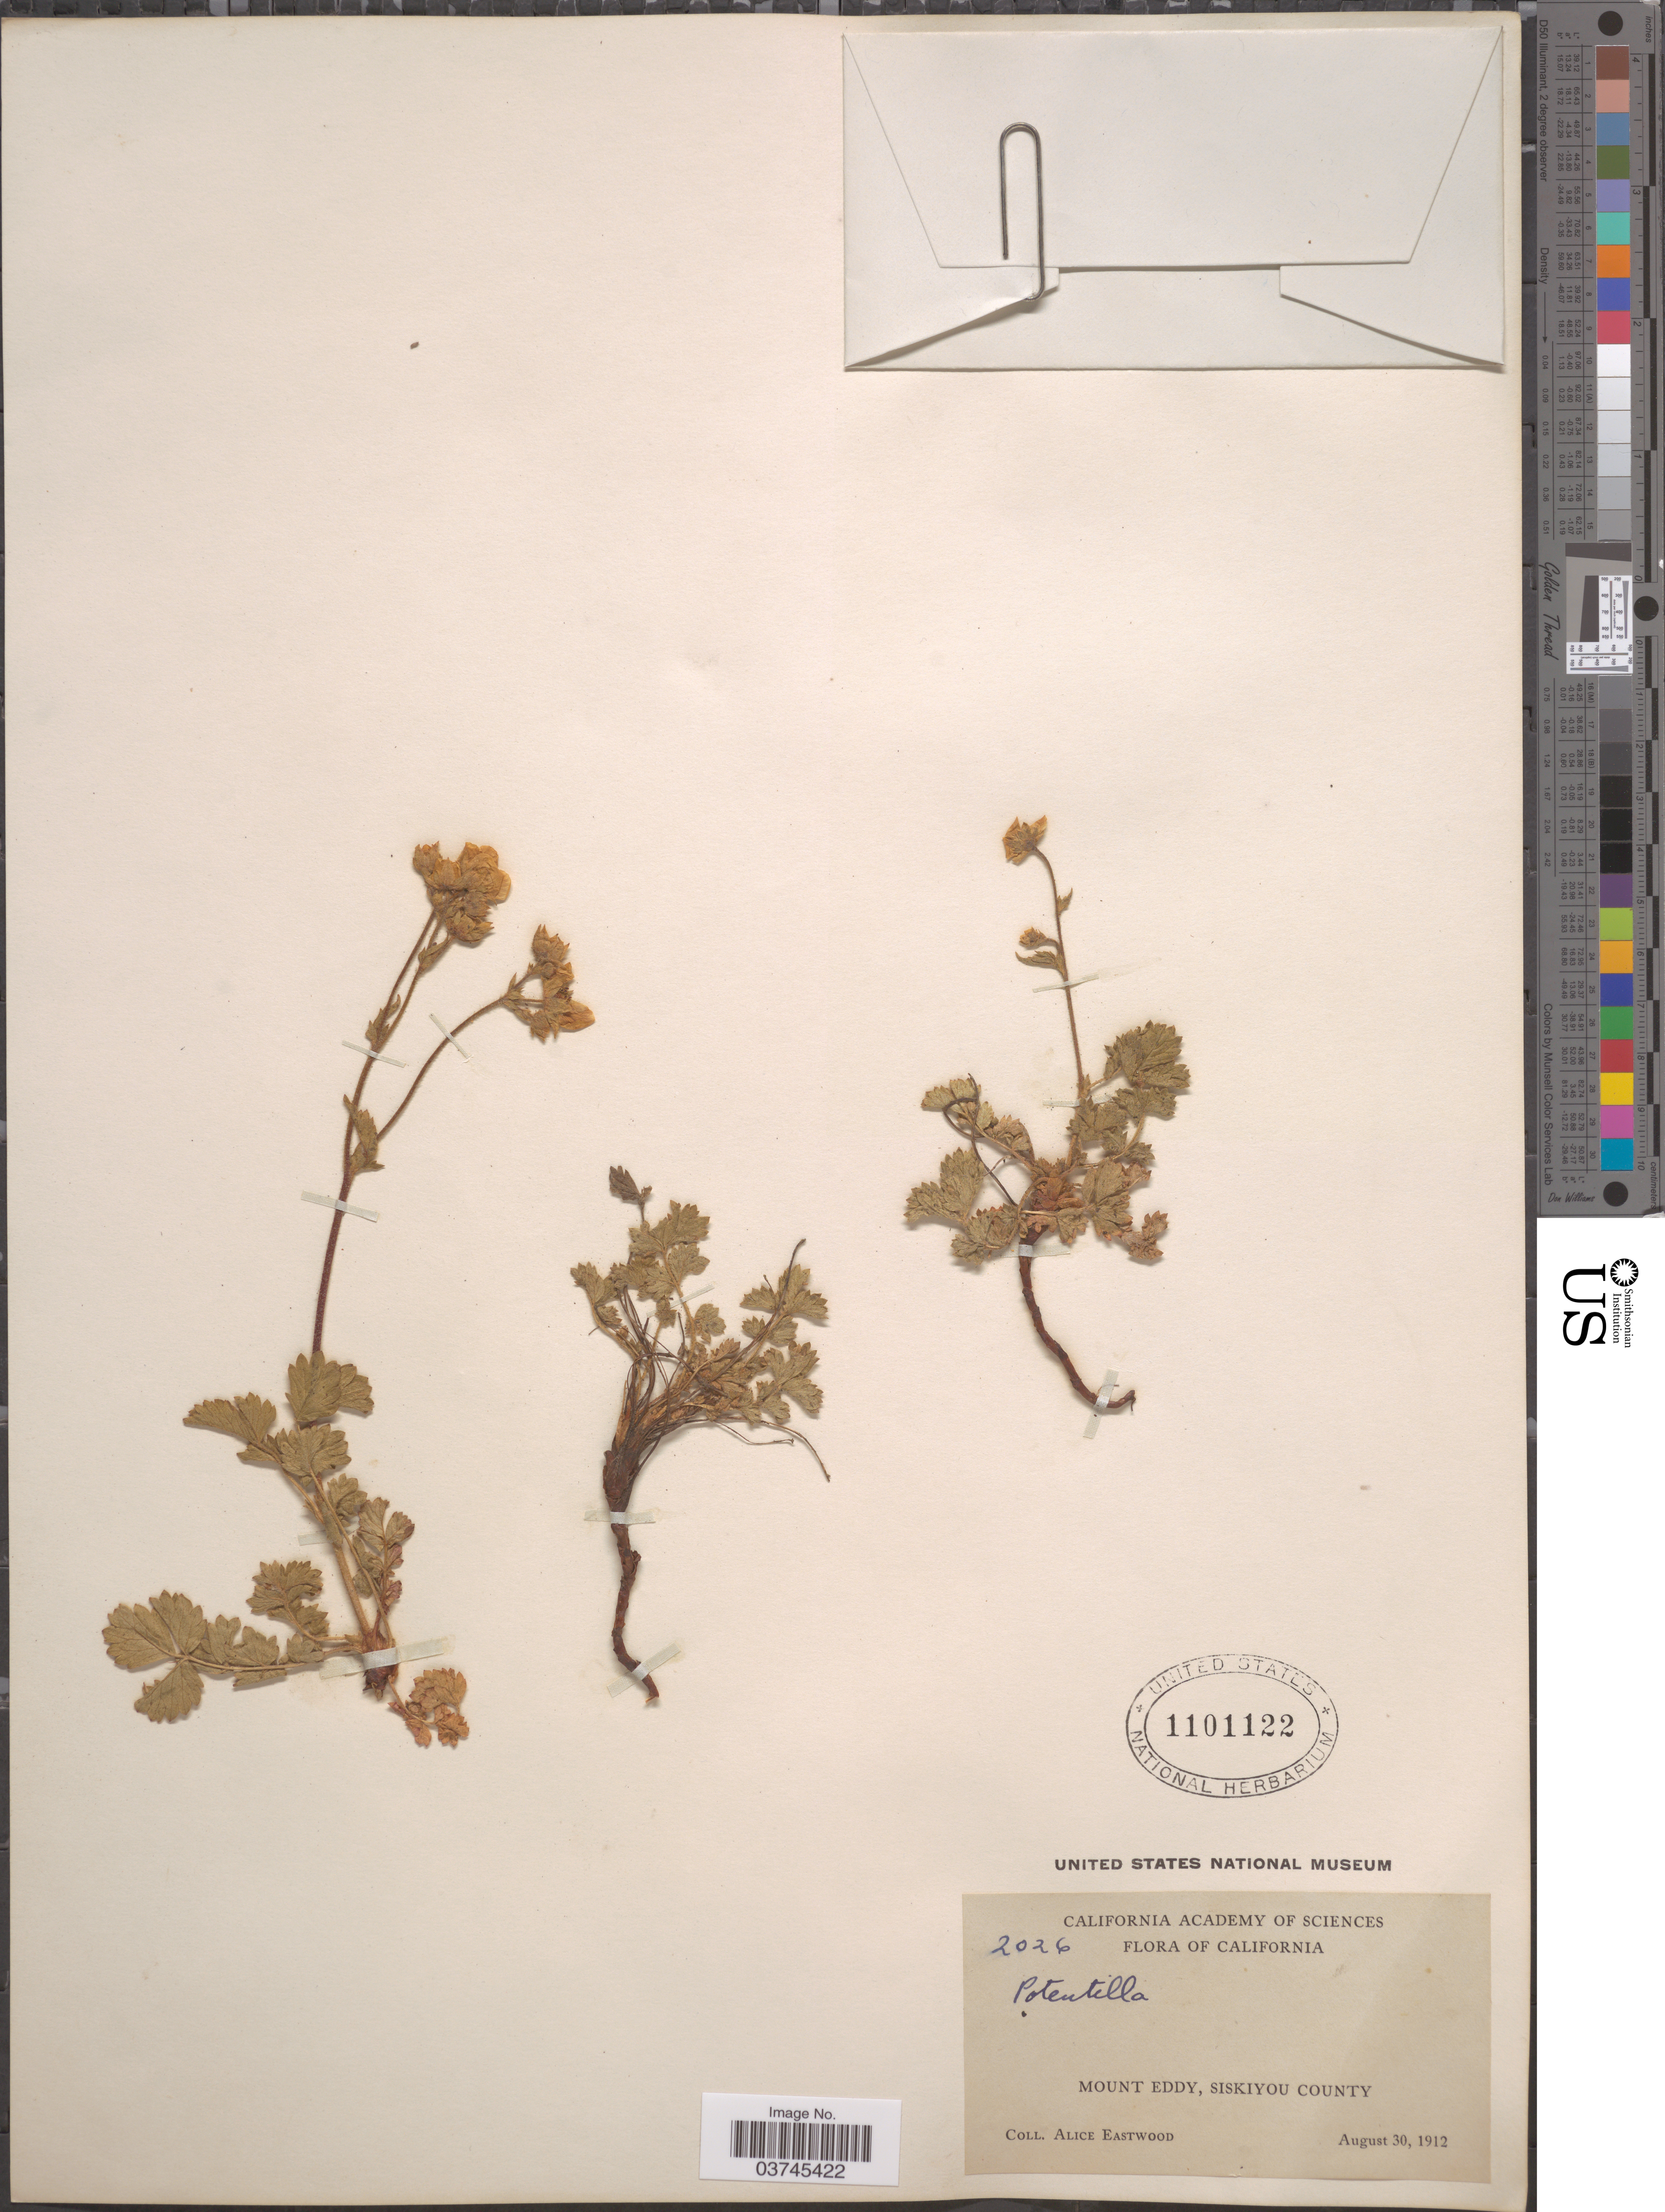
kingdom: Plantae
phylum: Tracheophyta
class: Magnoliopsida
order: Rosales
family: Rosaceae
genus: Drymocallis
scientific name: Drymocallis pseudorupestris var. saxicola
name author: Ertter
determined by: Ertter, B.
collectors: A. Eastwood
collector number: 2026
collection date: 1912-08-30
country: United States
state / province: California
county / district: Siskiyou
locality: Mount Eddy, Siskiyou County.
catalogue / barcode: US 1101122